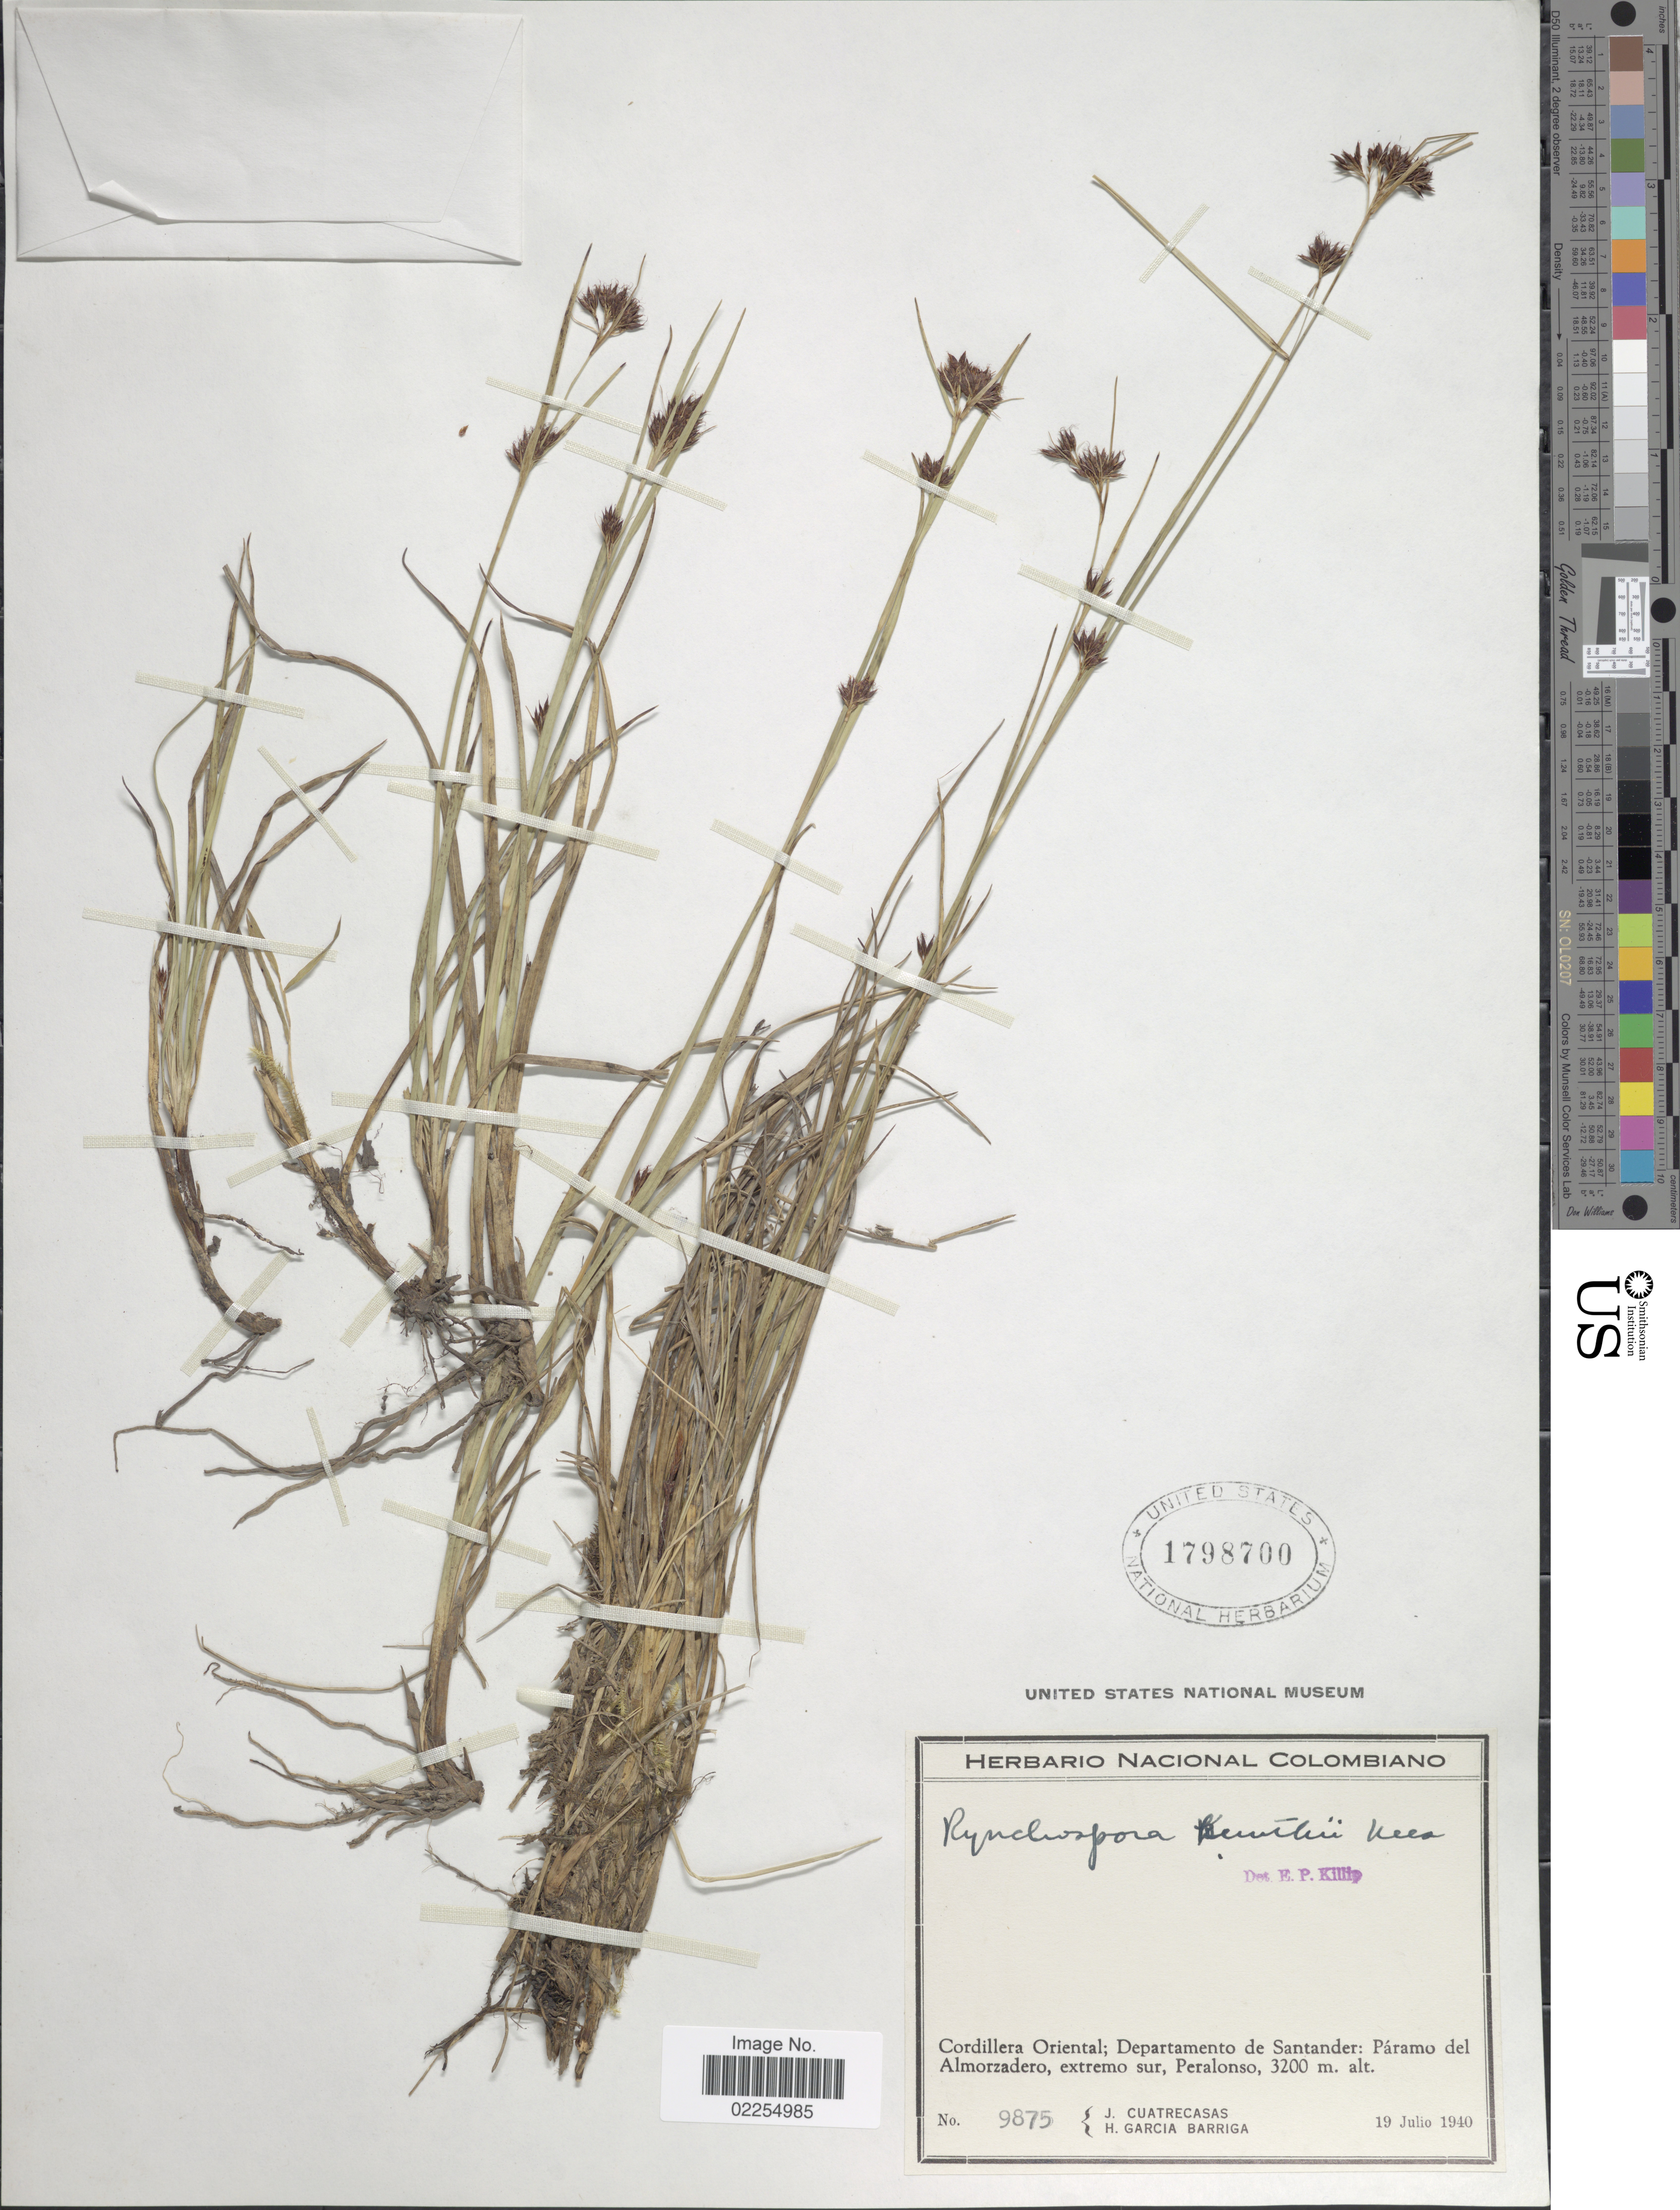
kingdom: Plantae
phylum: Tracheophyta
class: Liliopsida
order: Poales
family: Cyperaceae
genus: Rhynchospora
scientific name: Rhynchospora kunthii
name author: Nees ex Kunth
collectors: J. Cuatrecasas & H. García Barriga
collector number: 9875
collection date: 1940-07-19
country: Colombia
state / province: Santander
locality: Cordillera Oriental; Paramo del Almorzadero, extremo sur, Peralonso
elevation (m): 3200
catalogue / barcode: US 1798700